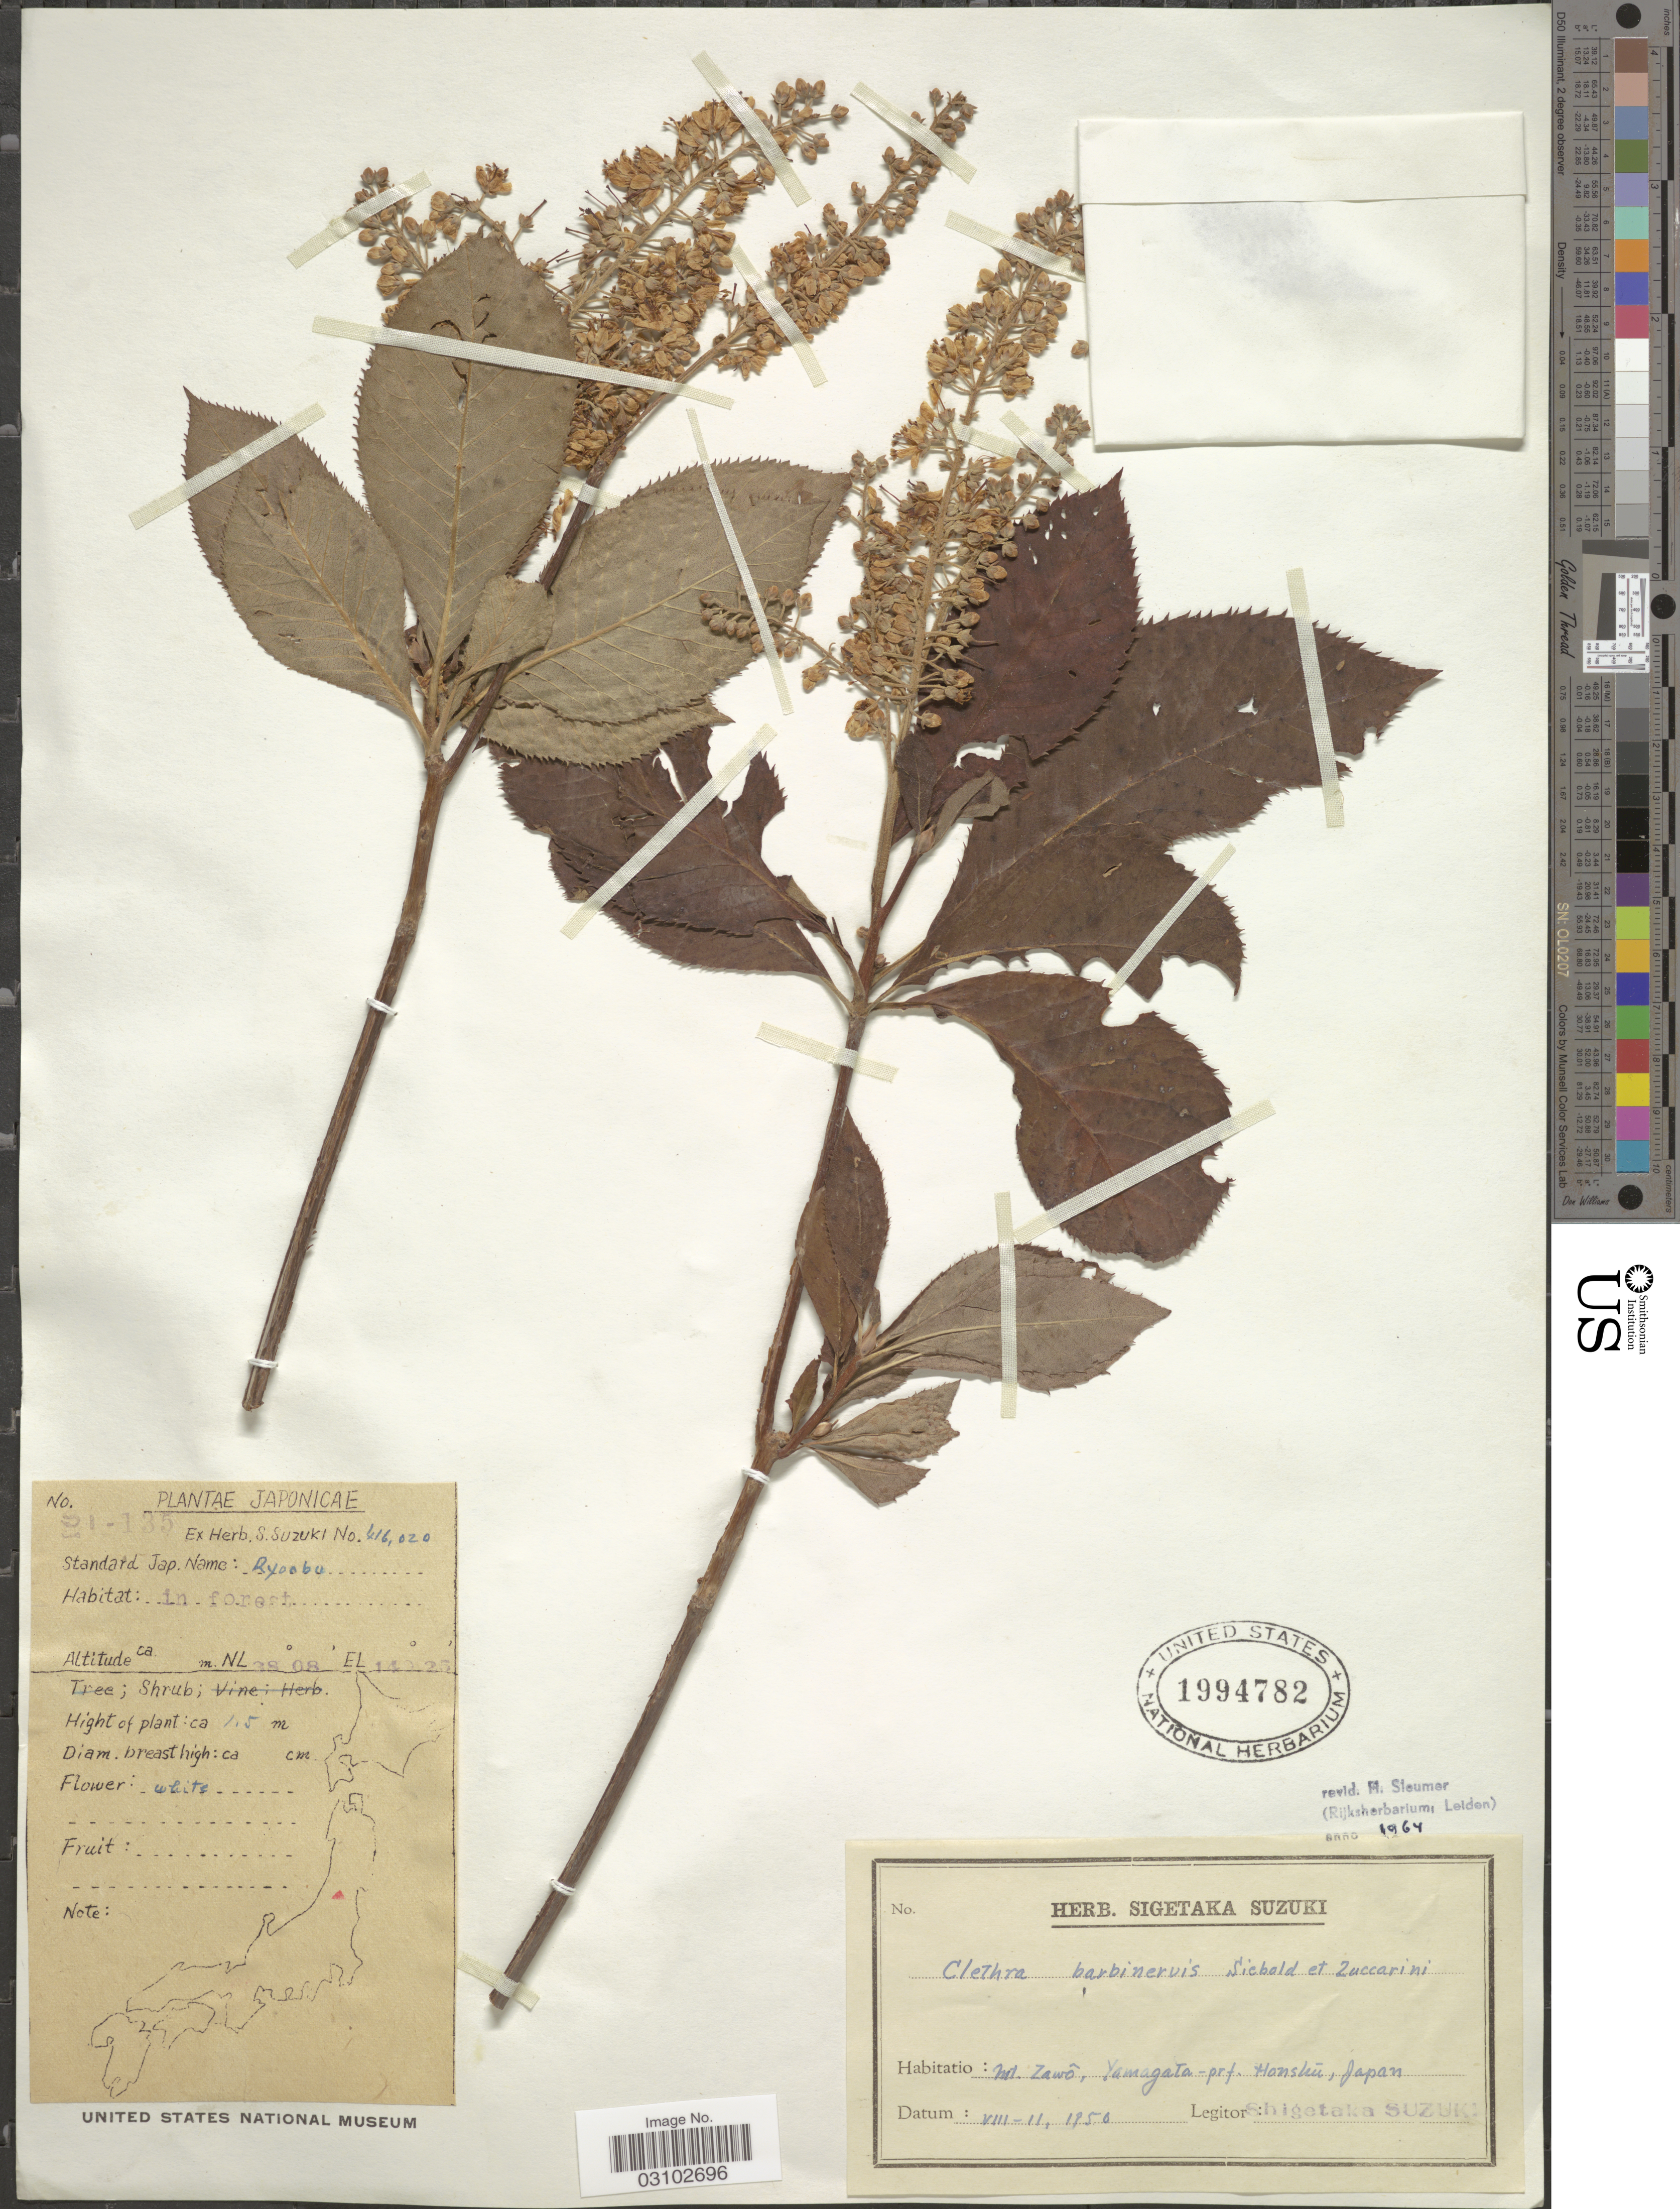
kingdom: Plantae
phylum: Tracheophyta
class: Magnoliopsida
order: Ericales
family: Clethraceae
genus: Clethra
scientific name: Clethra barbinervis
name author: Siebold & Zucc.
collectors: S. Suzuki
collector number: SI-135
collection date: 1950-08-11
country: Japan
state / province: Yamagata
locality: Mt. Zawô, Yamagata-prf. Honshu.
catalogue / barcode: US 1994782